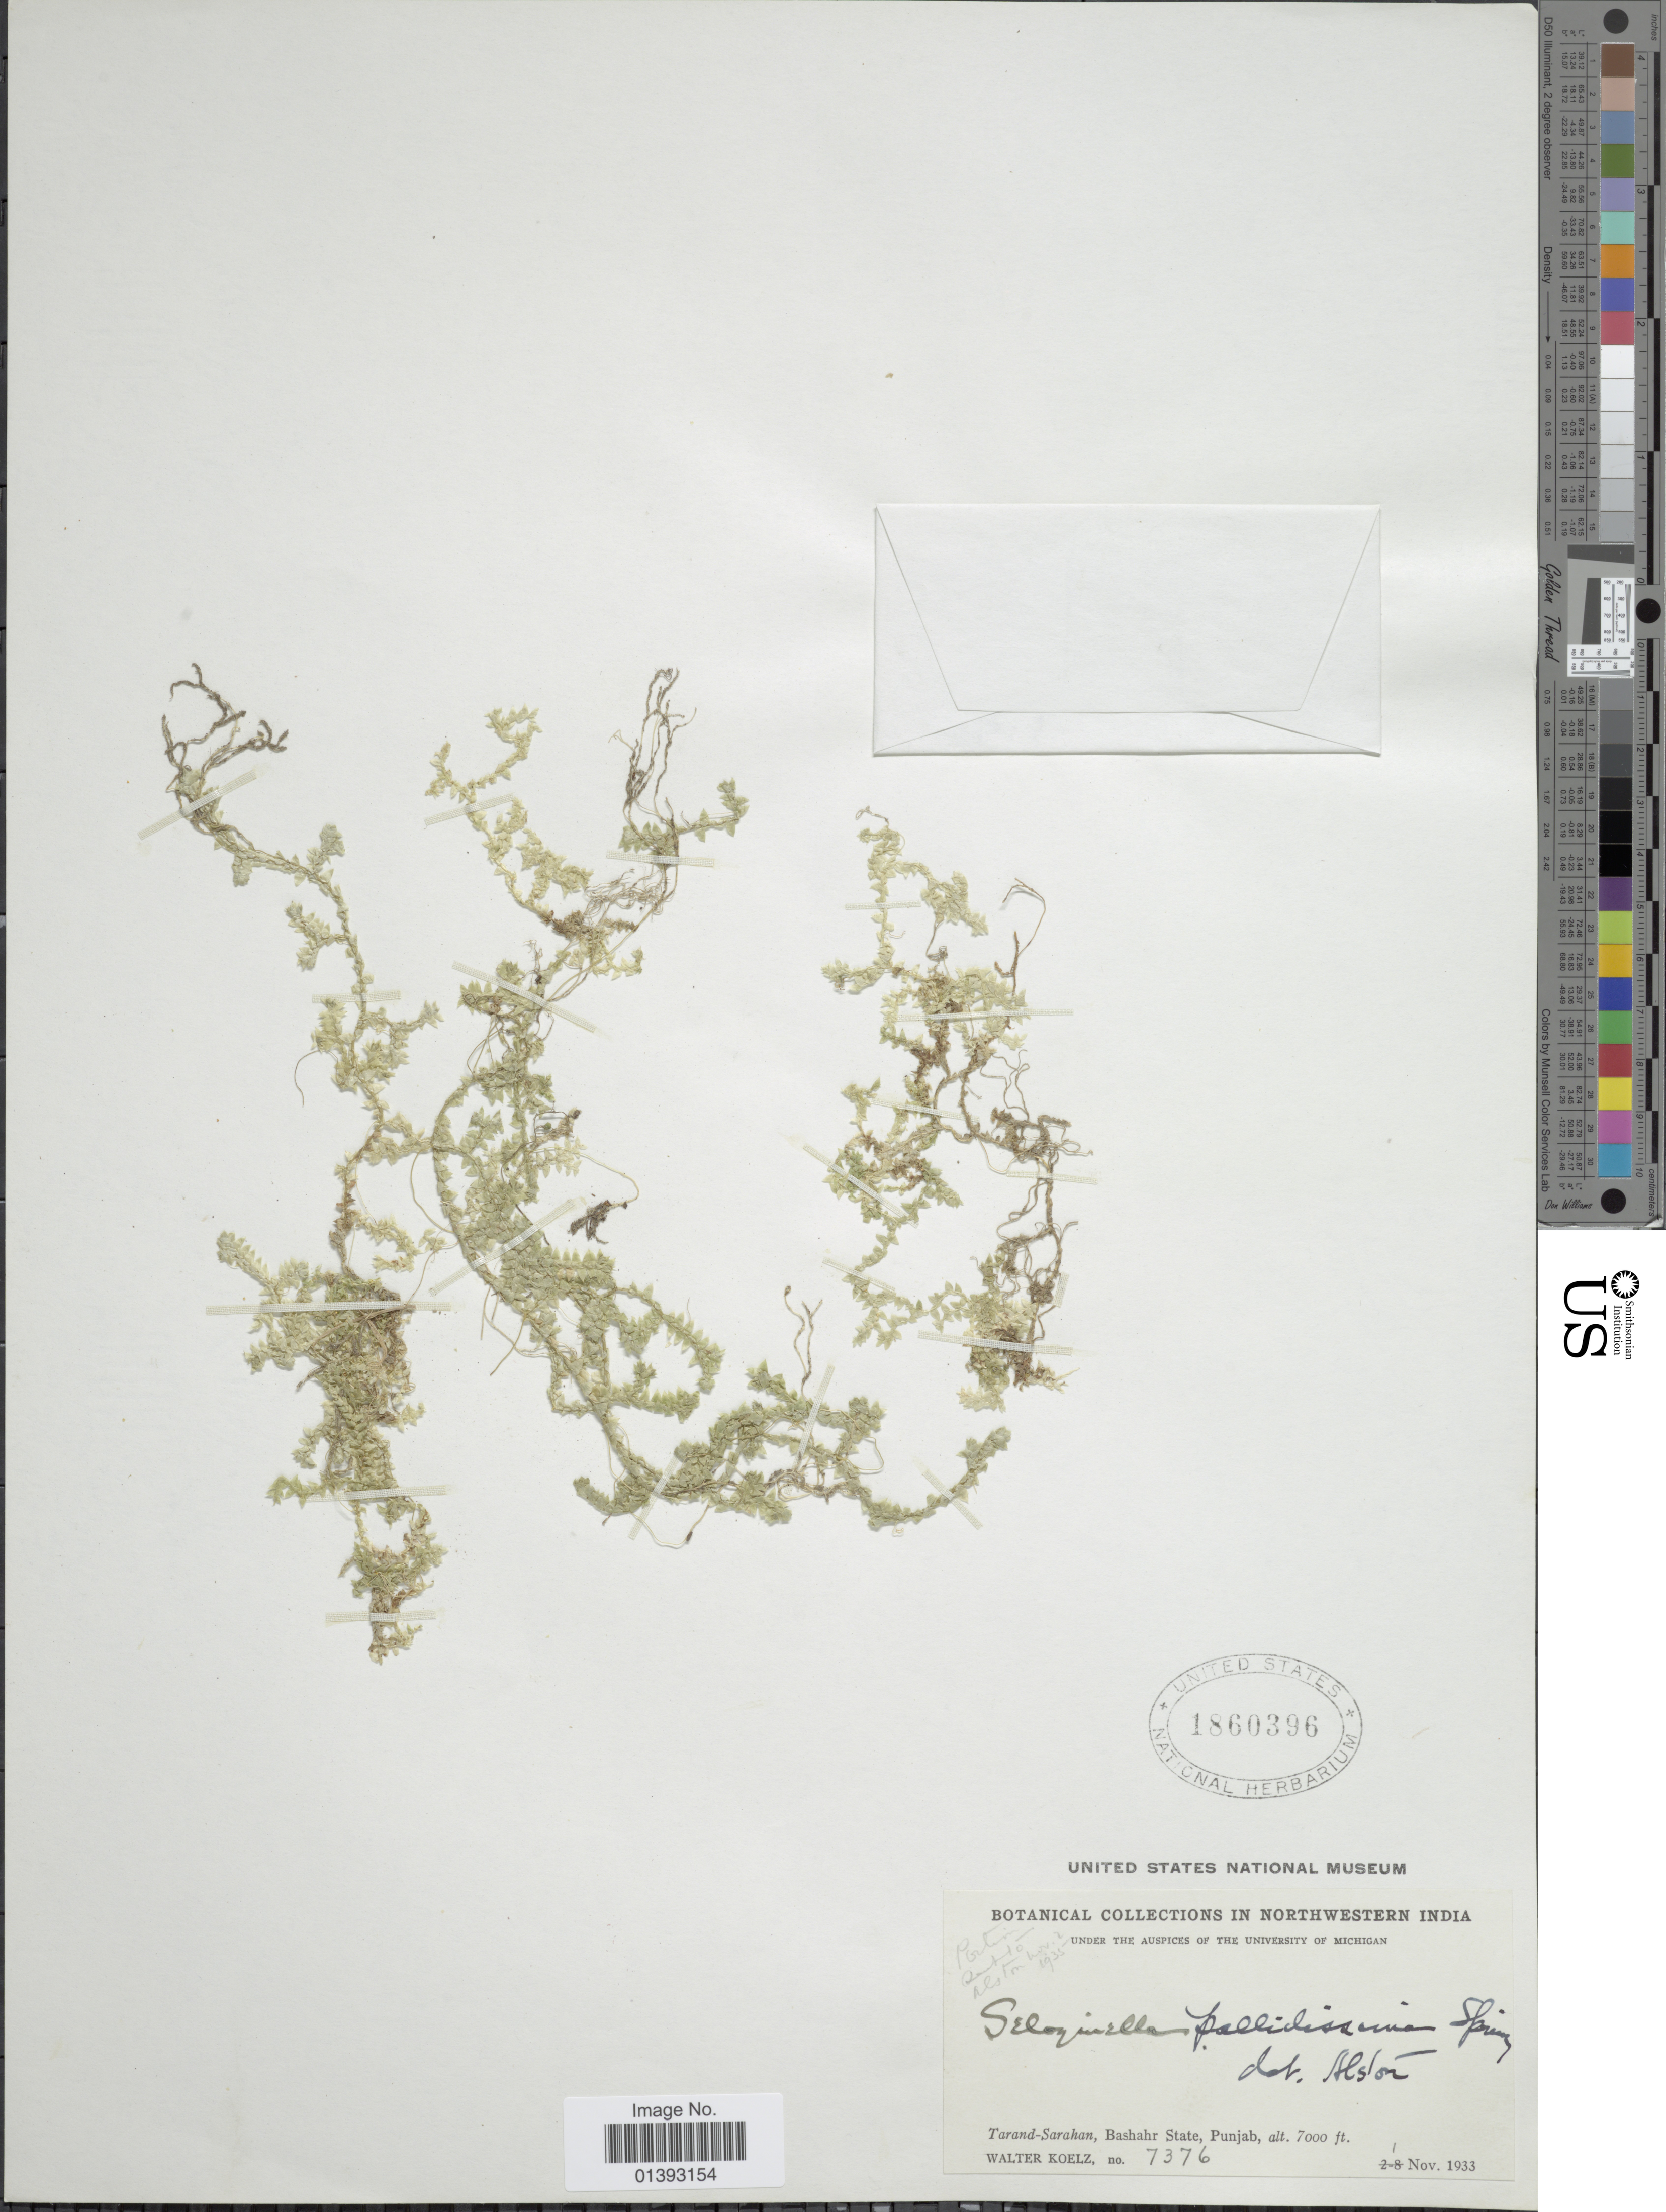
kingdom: Plantae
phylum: Tracheophyta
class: Lycopodiopsida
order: Selaginellales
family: Selaginellaceae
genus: Selaginella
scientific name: Selaginella pallidissima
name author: Spring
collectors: W. N. Koelz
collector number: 7376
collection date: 1933-11-01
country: India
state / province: Punjab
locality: Northwestern India, Tarand-Sarahan, Bashahr State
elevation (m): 2134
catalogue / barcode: US 1860396